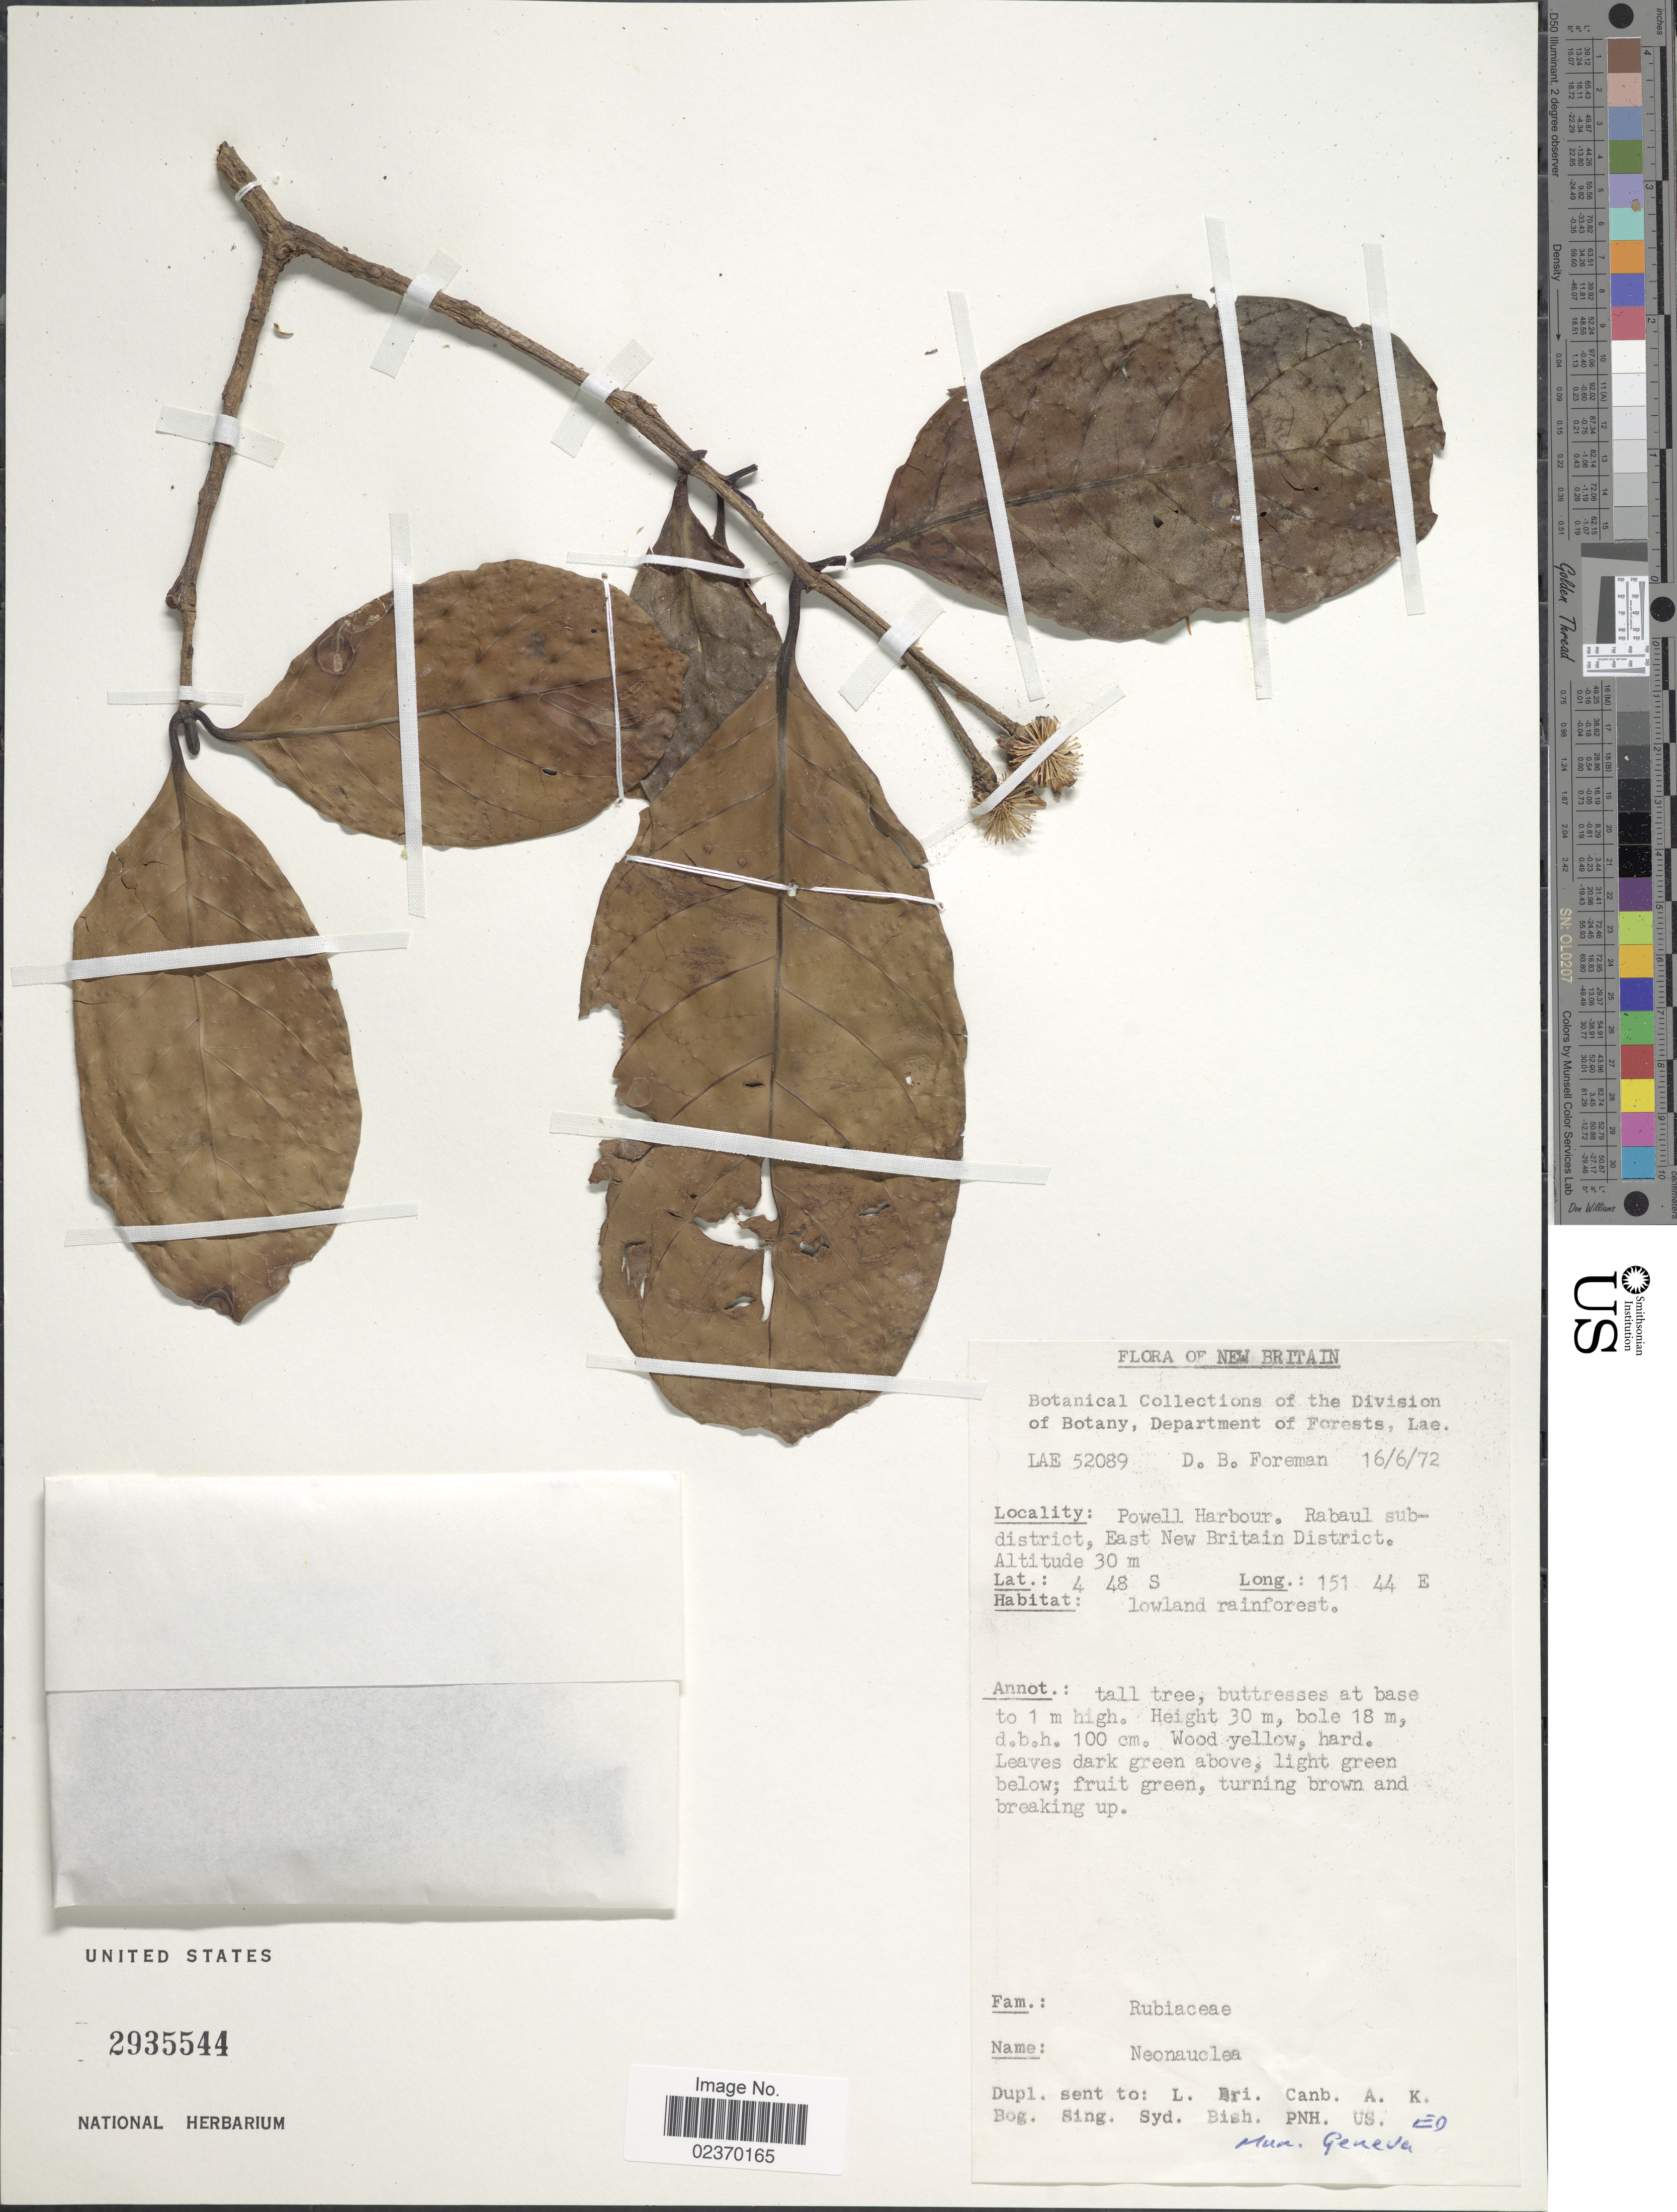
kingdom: Plantae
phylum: Tracheophyta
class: Magnoliopsida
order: Gentianales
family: Rubiaceae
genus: Neonauclea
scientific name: Neonauclea sp.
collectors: D. Foreman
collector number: LAE 52089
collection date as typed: Transcribed d/m/y: 16/6/72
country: Papua New Guinea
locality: New Britain, Powell Harbour. Rabaul sub-district, East New Britain District, Lowland rainforest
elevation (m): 30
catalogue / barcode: US 2935544